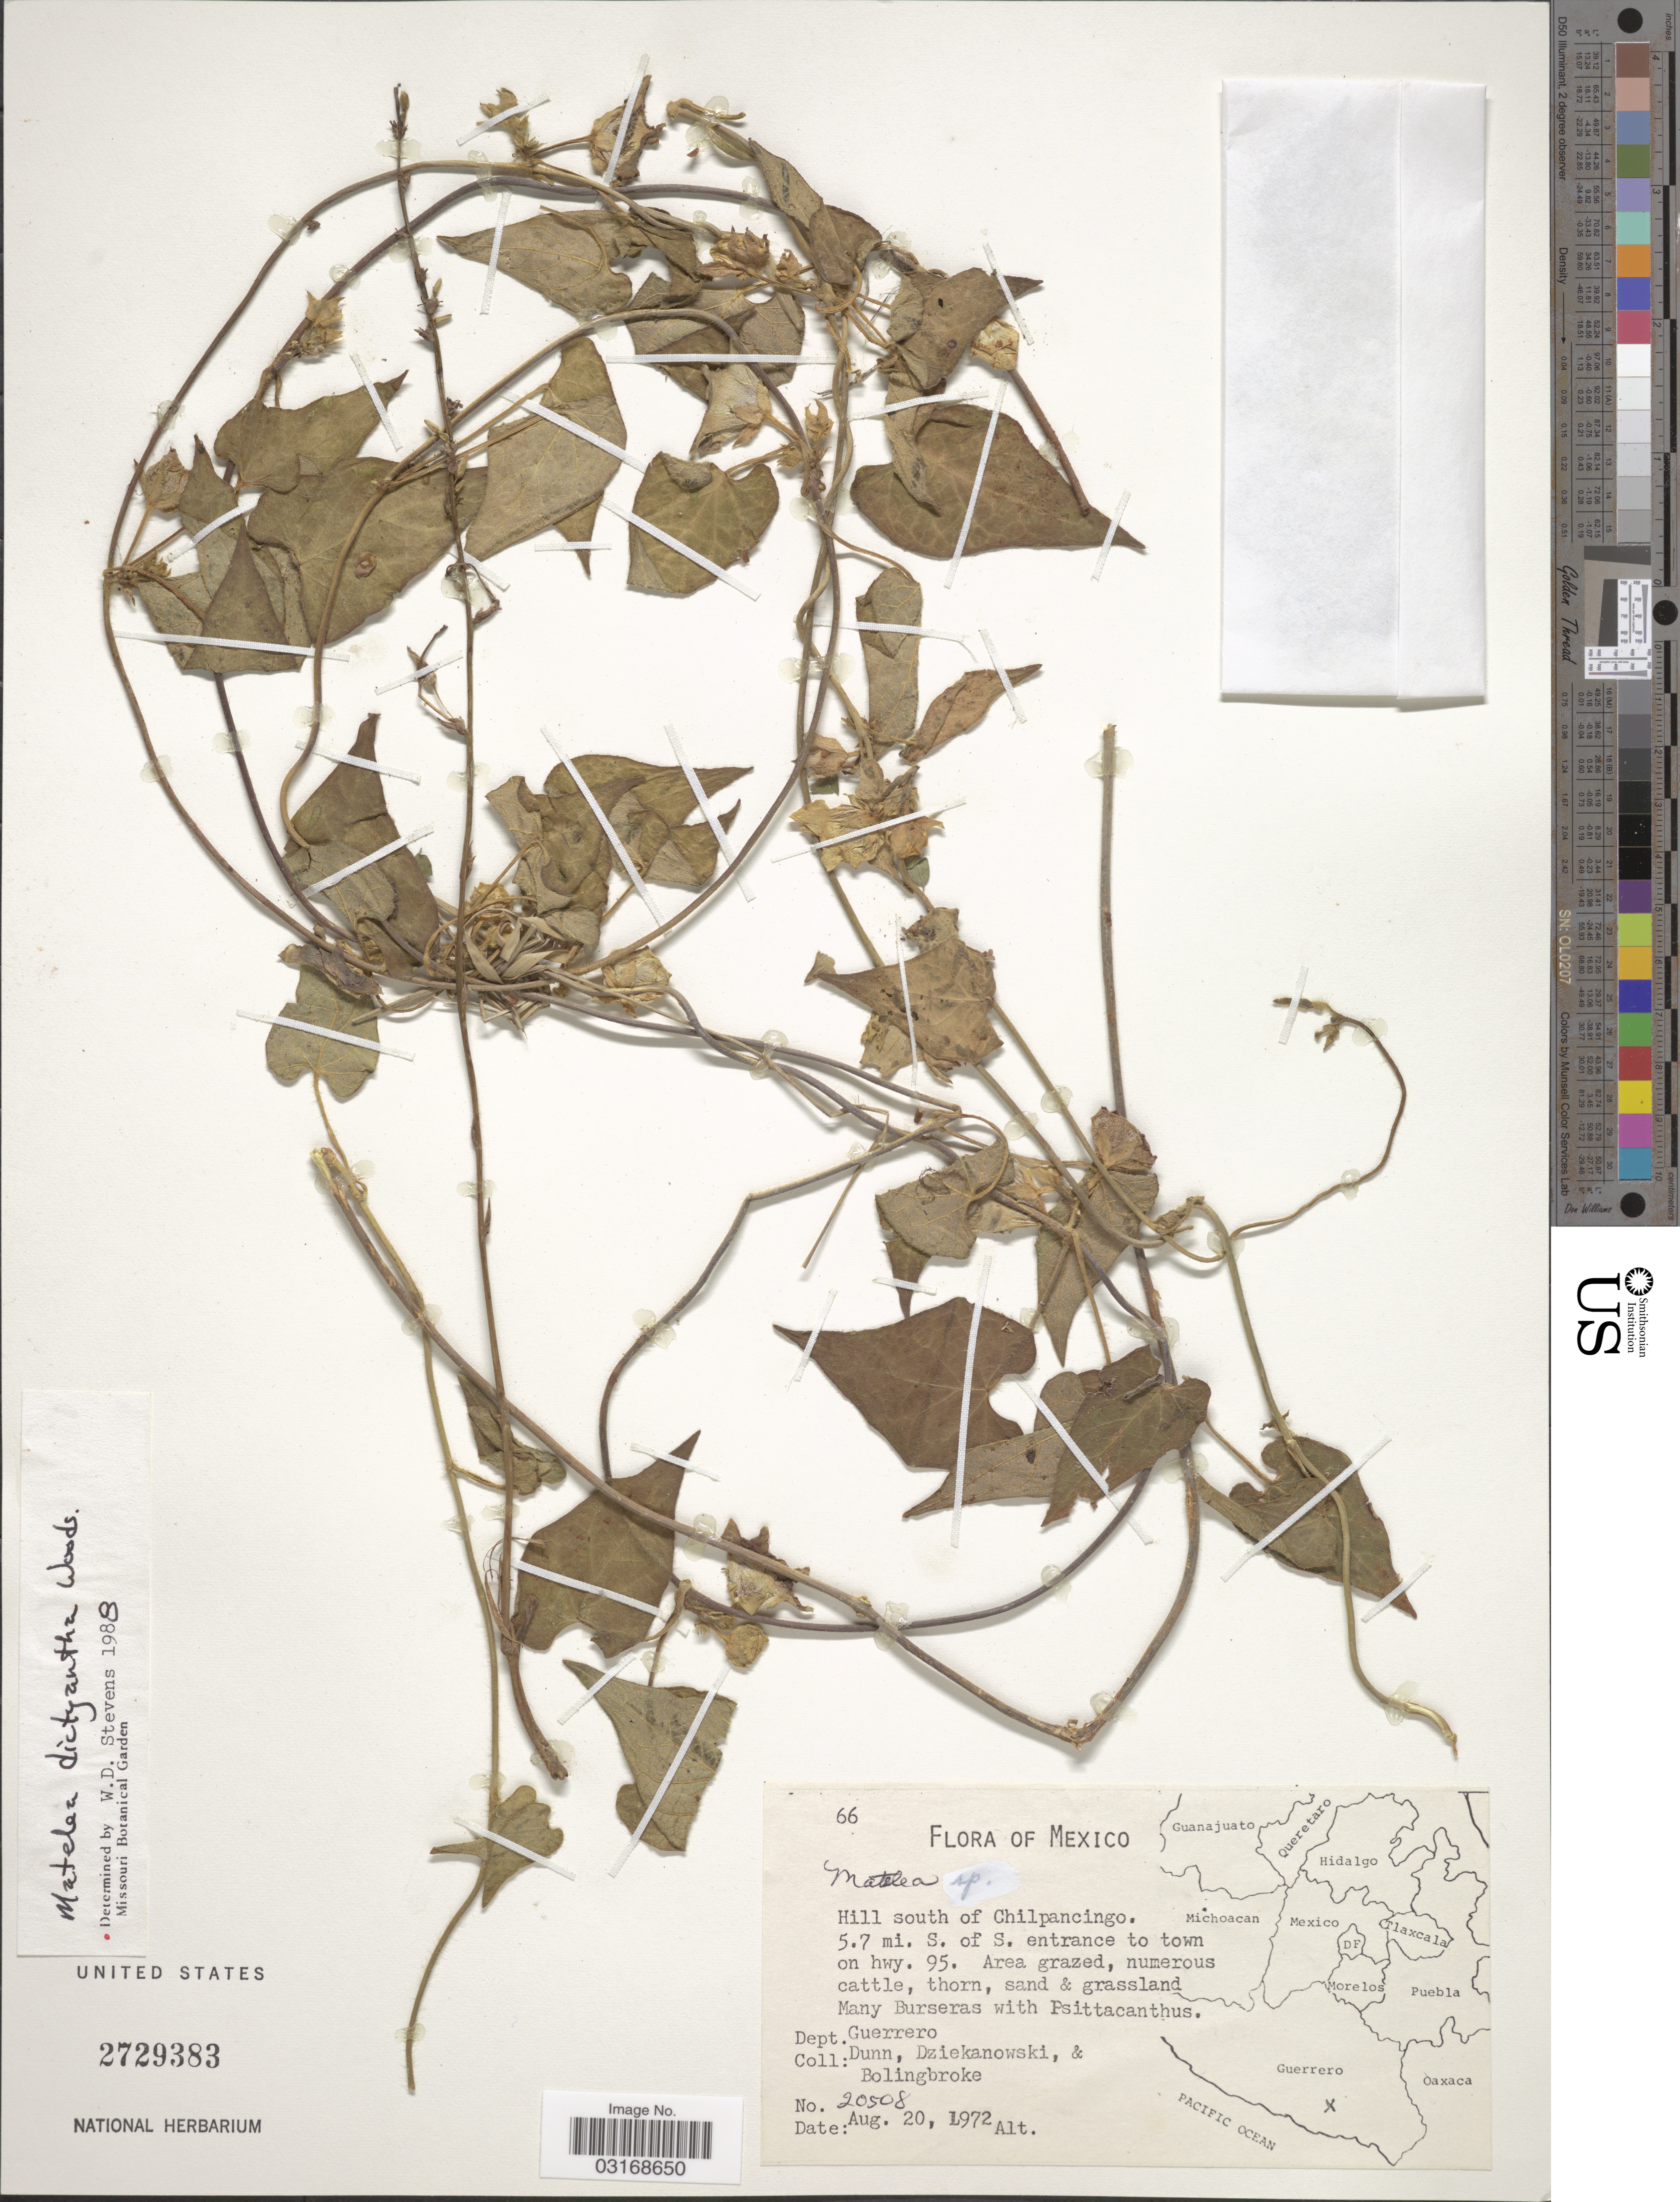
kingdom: Plantae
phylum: Tracheophyta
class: Magnoliopsida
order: Gentianales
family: Apocynaceae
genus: Matelea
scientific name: Matelea dictyantha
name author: Woodson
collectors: Dunn, --, -. Dziekanowski & -. Bolingbroke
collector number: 20508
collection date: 1972-08-20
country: Mexico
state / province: Guerrero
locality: Hill south of Chilpancingo, 5.7 mi. S. of S. entrance to town on hwy. 95. Dept. Guerrero.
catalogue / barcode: US 2729383